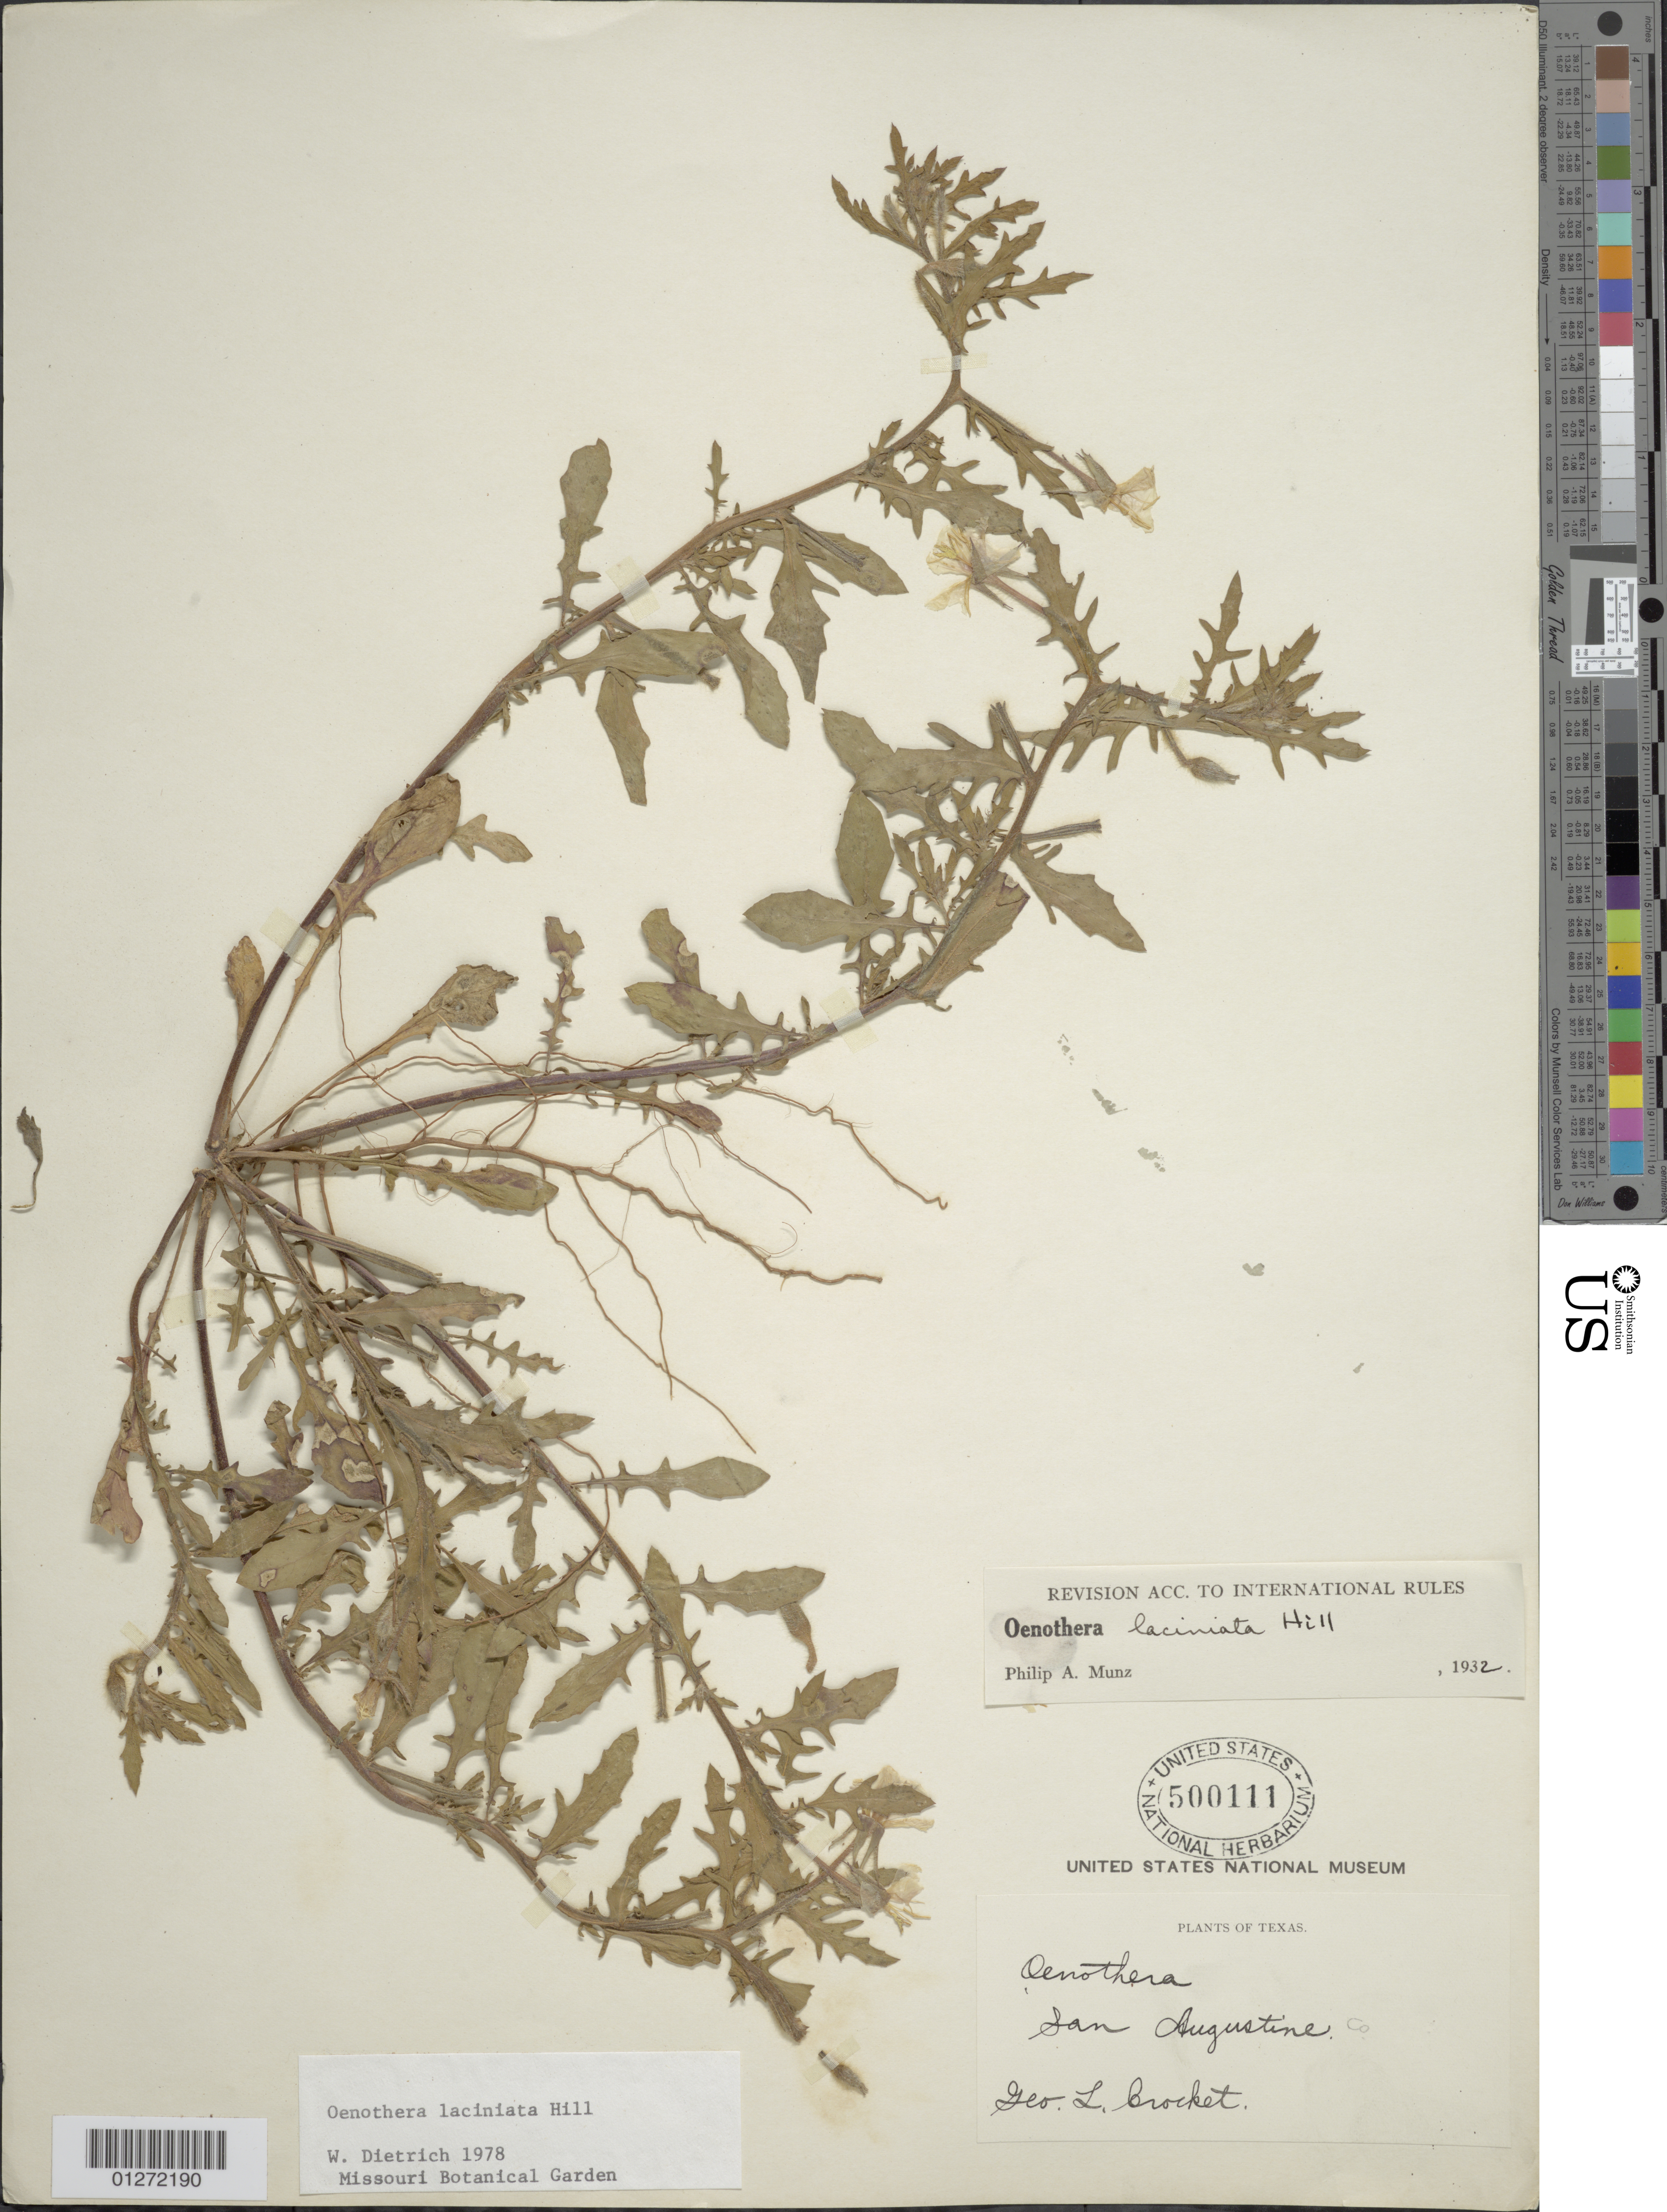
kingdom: Plantae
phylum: Tracheophyta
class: Magnoliopsida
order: Myrtales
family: Onagraceae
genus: Oenothera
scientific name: Oenothera laciniata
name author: Hill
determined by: Dietrich, W.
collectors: G. Crocket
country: United States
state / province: Texas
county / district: San Augustine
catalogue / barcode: US 500111